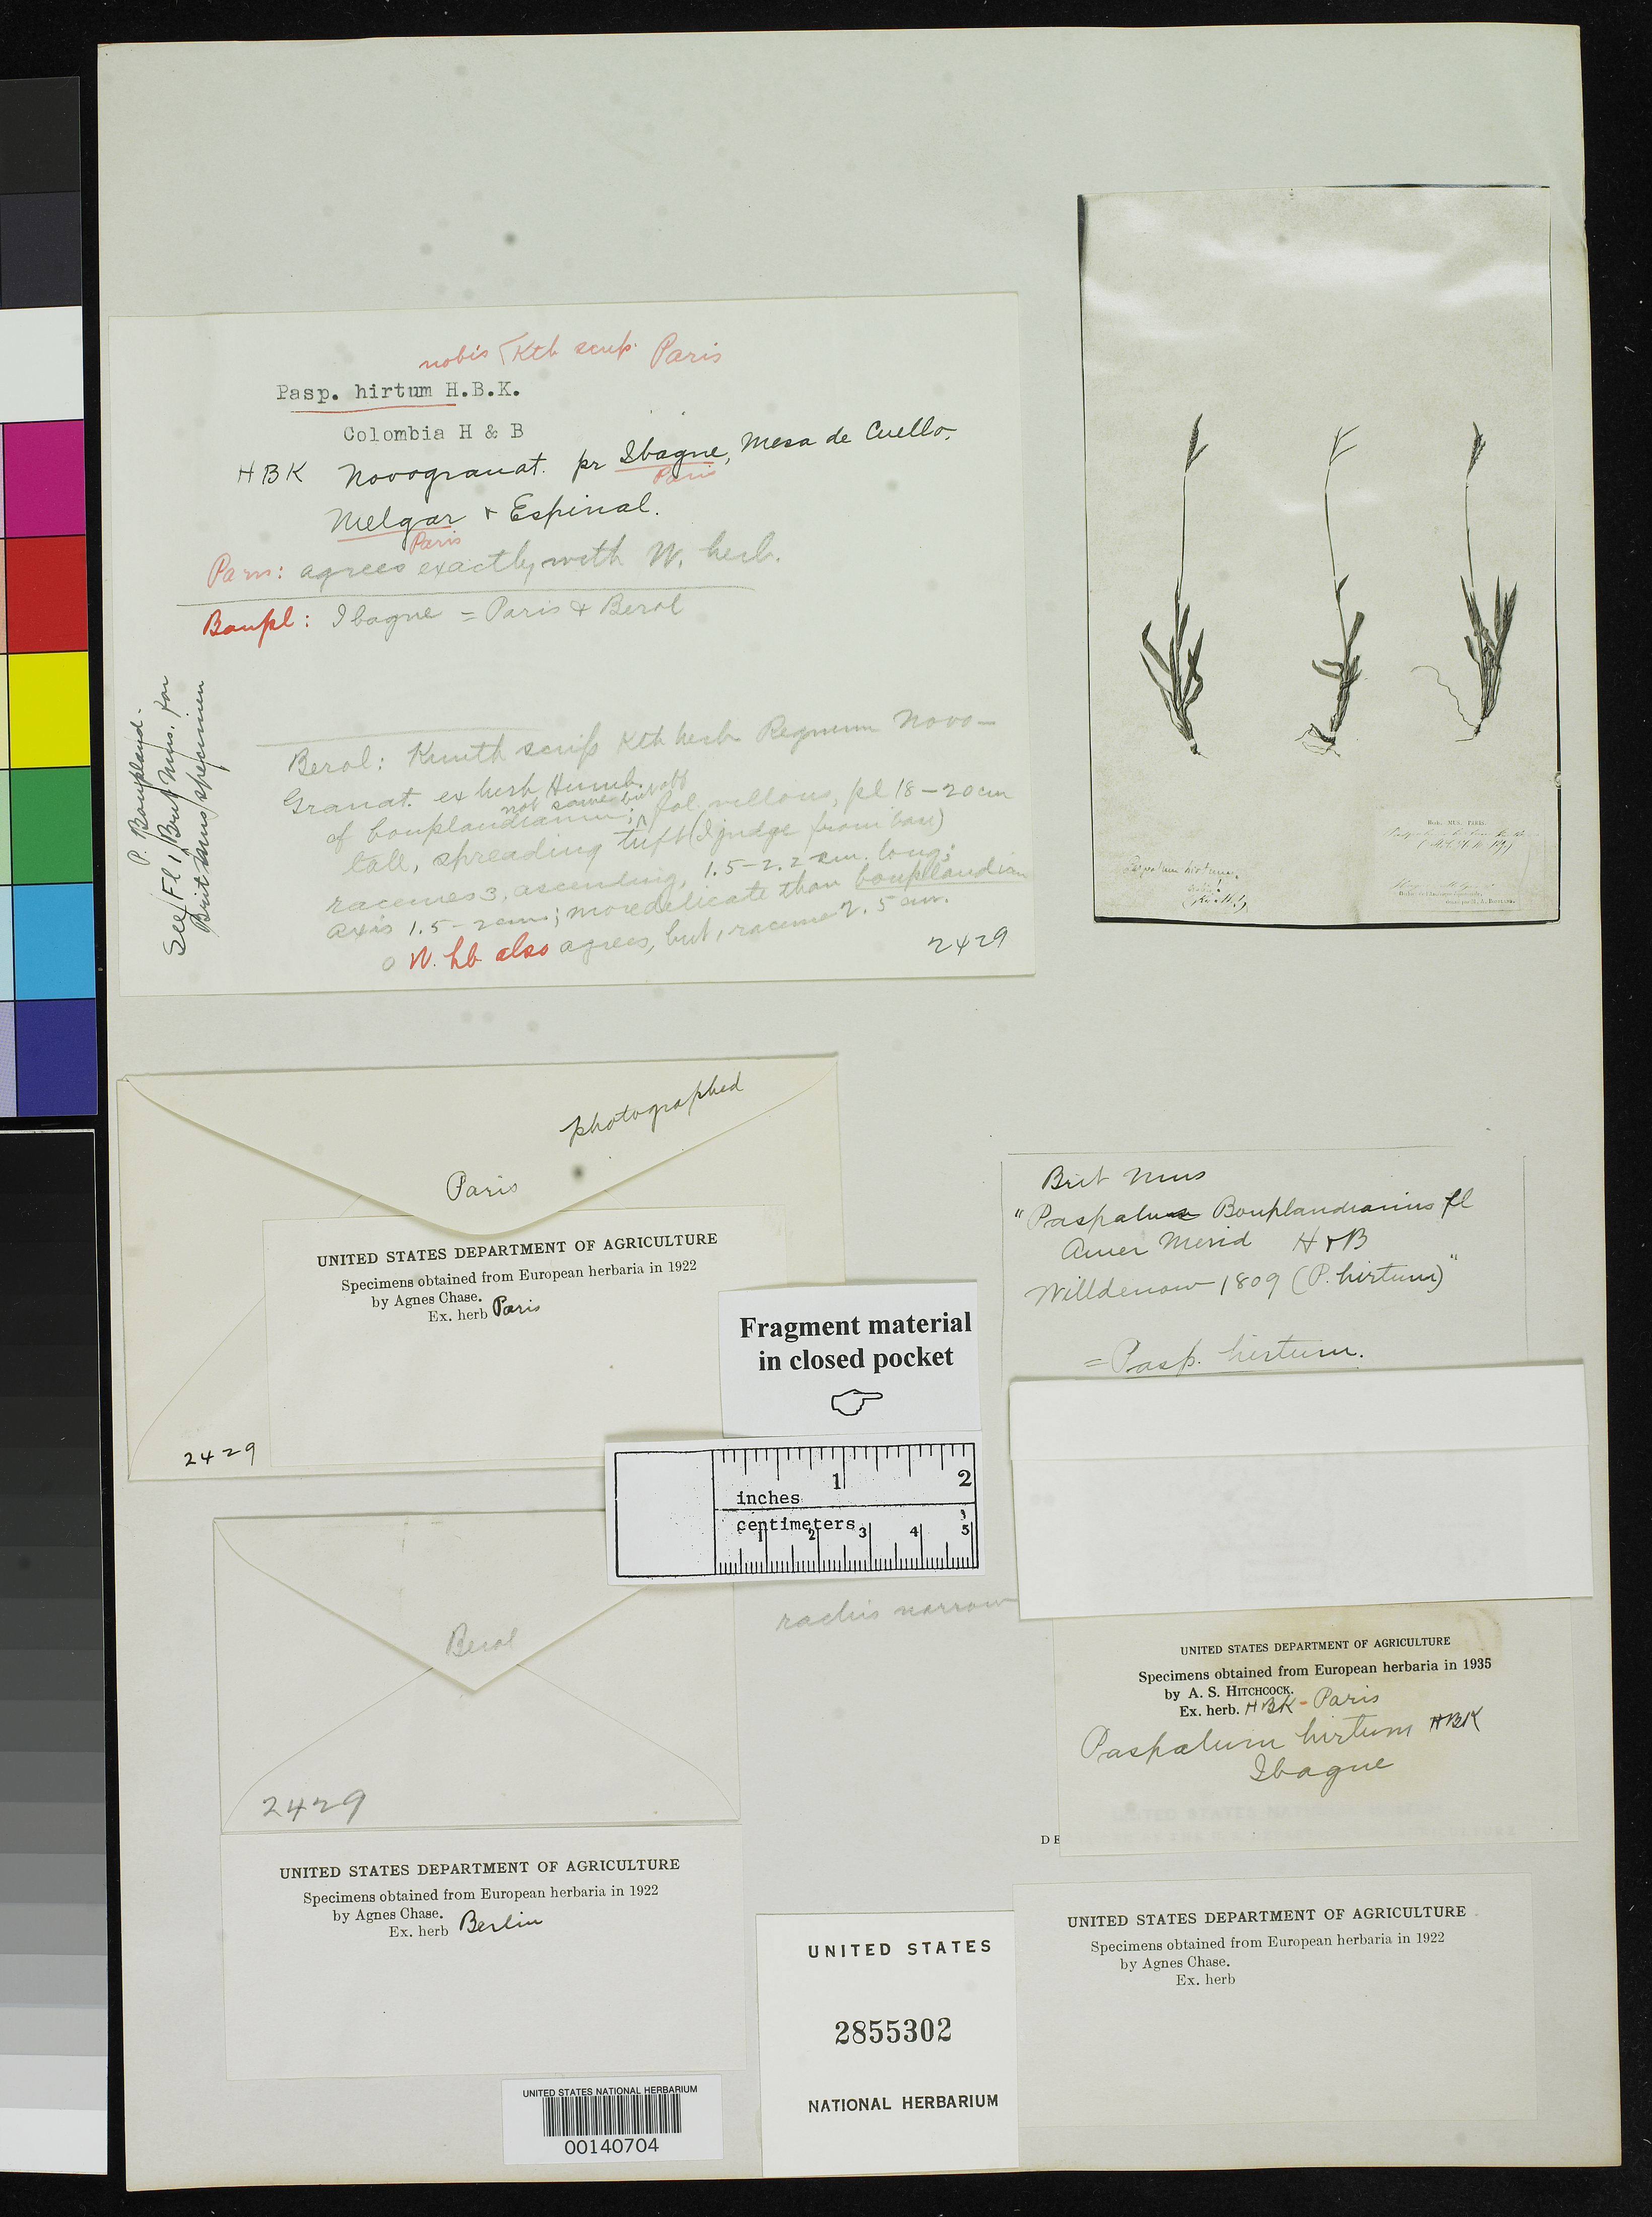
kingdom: Plantae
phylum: Tracheophyta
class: Liliopsida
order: Poales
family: Poaceae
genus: Paspalum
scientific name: Paspalum hirtum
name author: Kunth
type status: Type Fragment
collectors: F. W. Humboldt & A. J. A. Bonpland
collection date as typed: Sep ---- to -- Oct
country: Colombia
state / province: Tolima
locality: Near Ibague, Mesa de Cuello, Melgar and Espinal.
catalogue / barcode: US 2855302